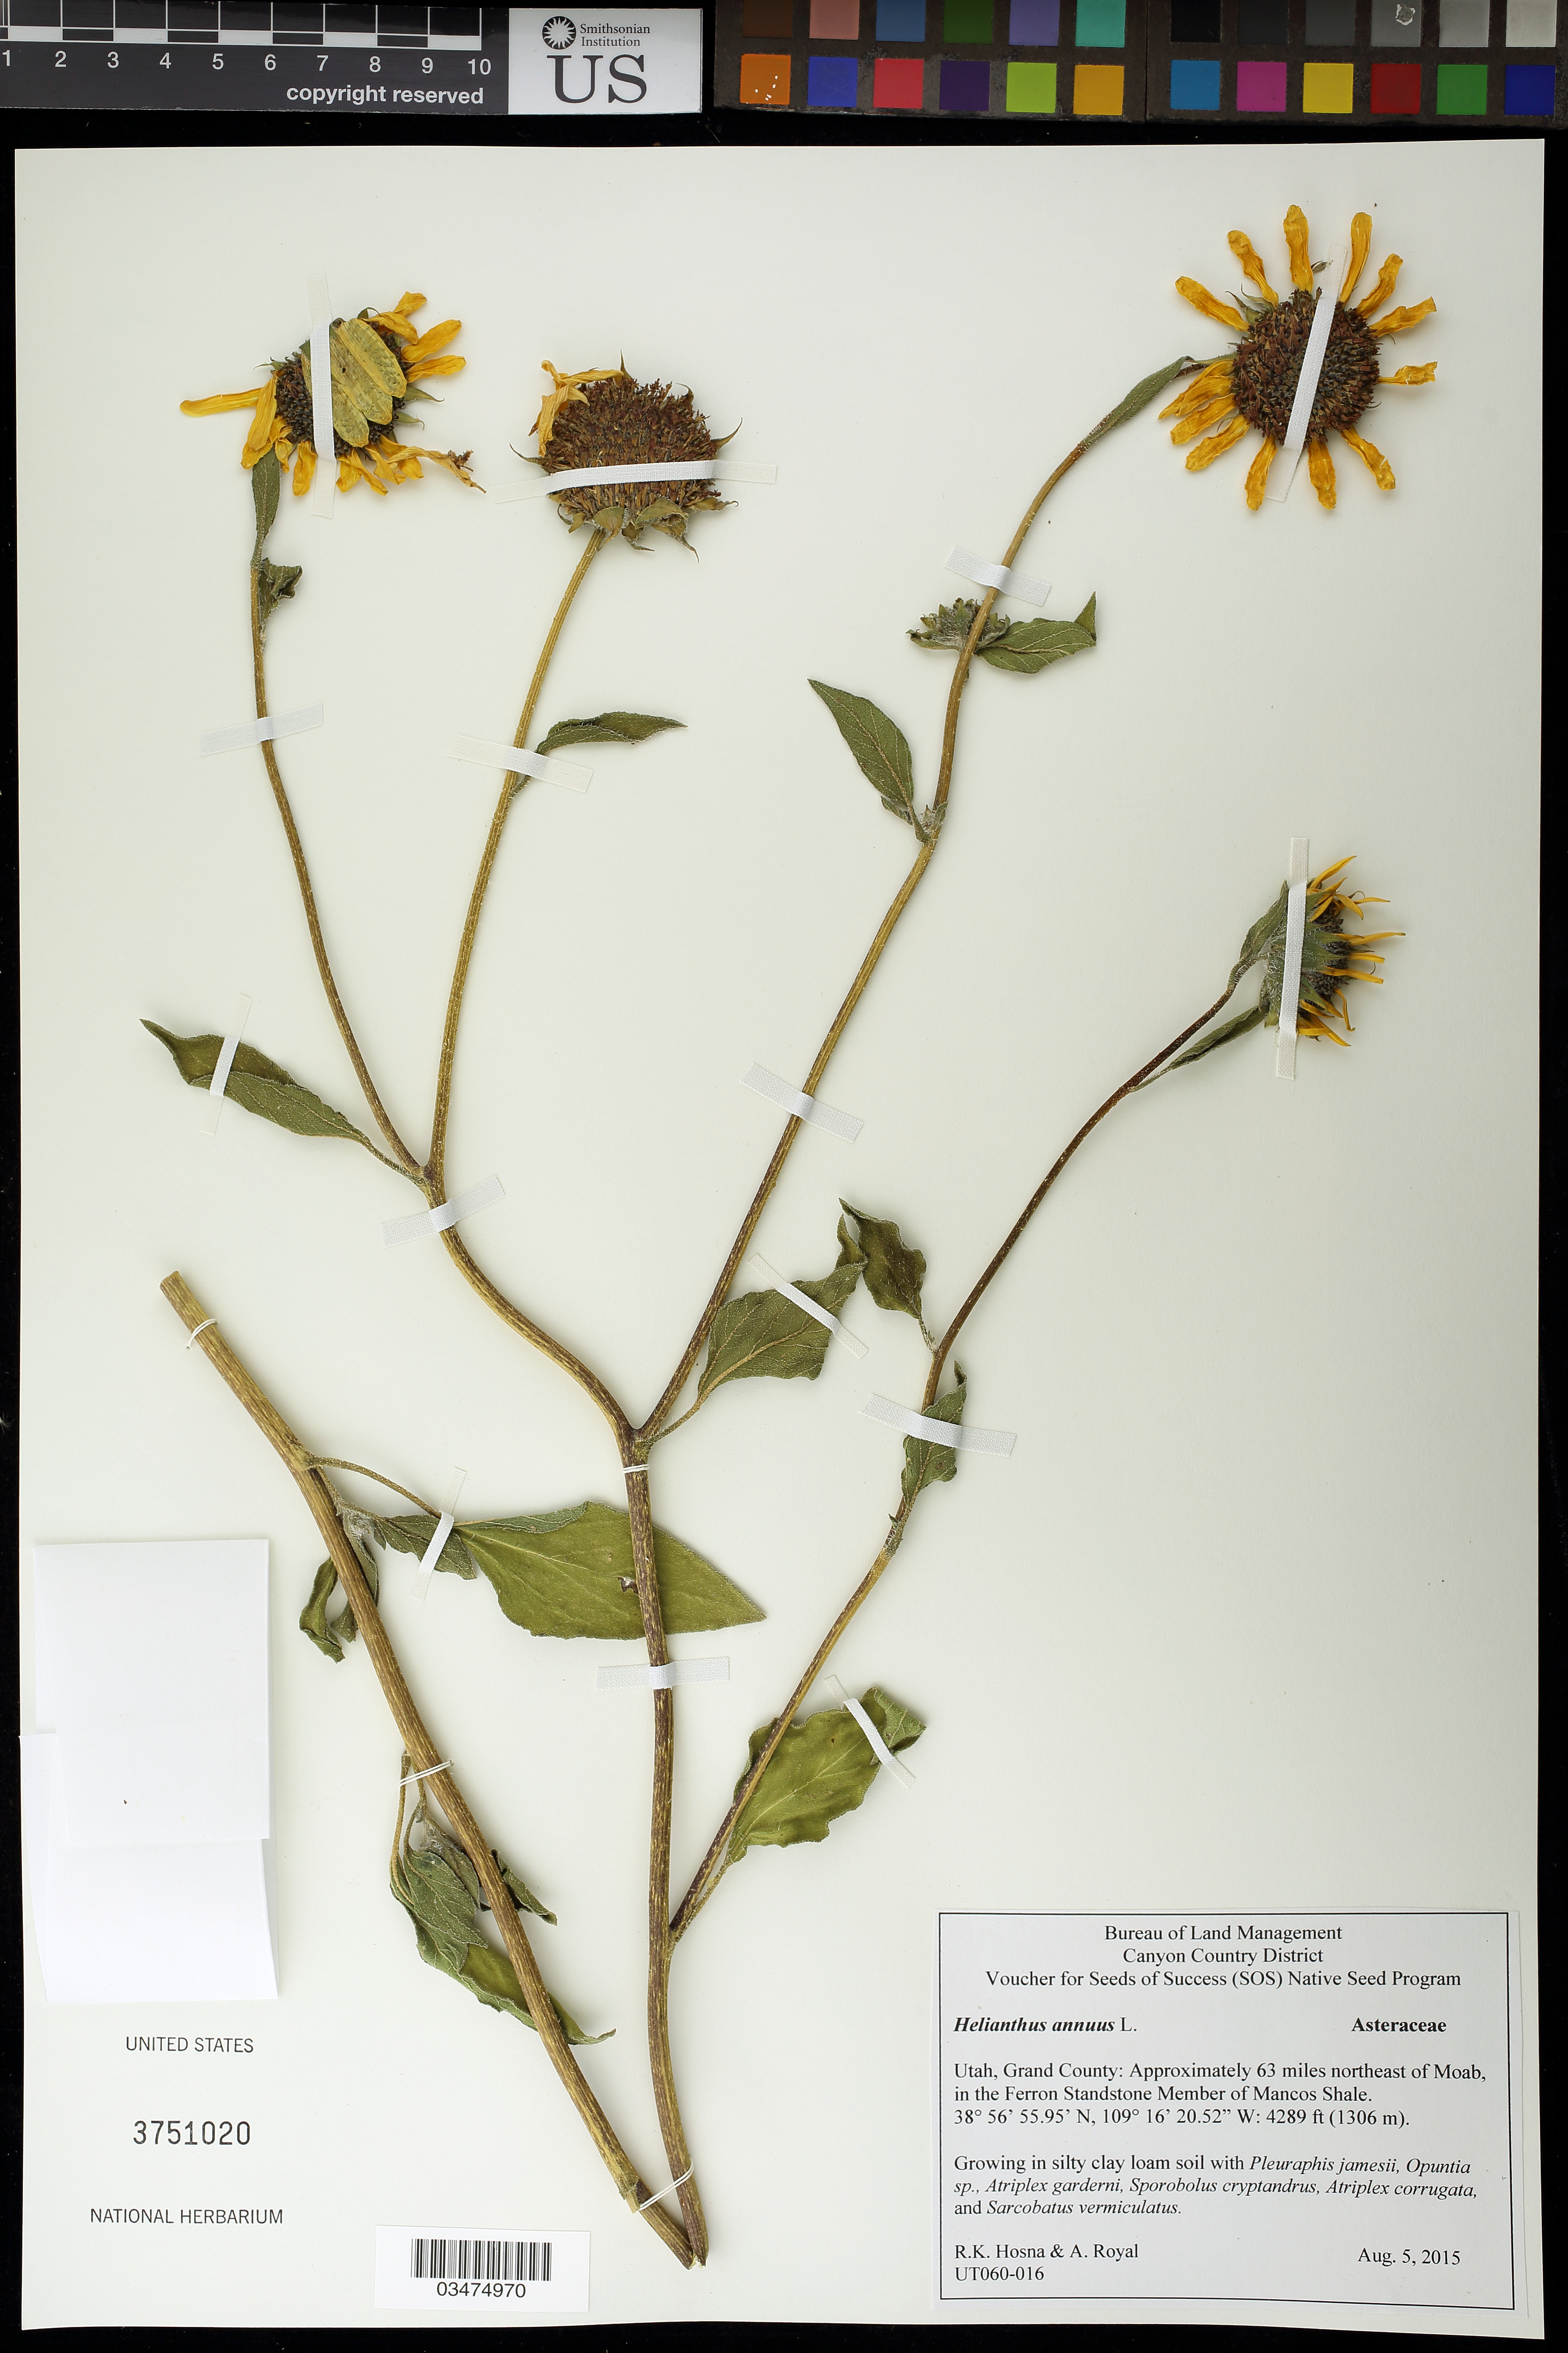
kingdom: Plantae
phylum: Tracheophyta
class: Magnoliopsida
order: Asterales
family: Asteraceae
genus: Helianthus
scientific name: Helianthus annuus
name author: L.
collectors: R. Hosna & A. Royal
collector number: UT060-016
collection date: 2015-08-05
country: United States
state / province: Utah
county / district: Grand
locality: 63 mi. NE of Moab, in the Ferron Standstone of Mancos Shale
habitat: SSilty clay loam soil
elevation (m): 1307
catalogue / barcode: US 3751050